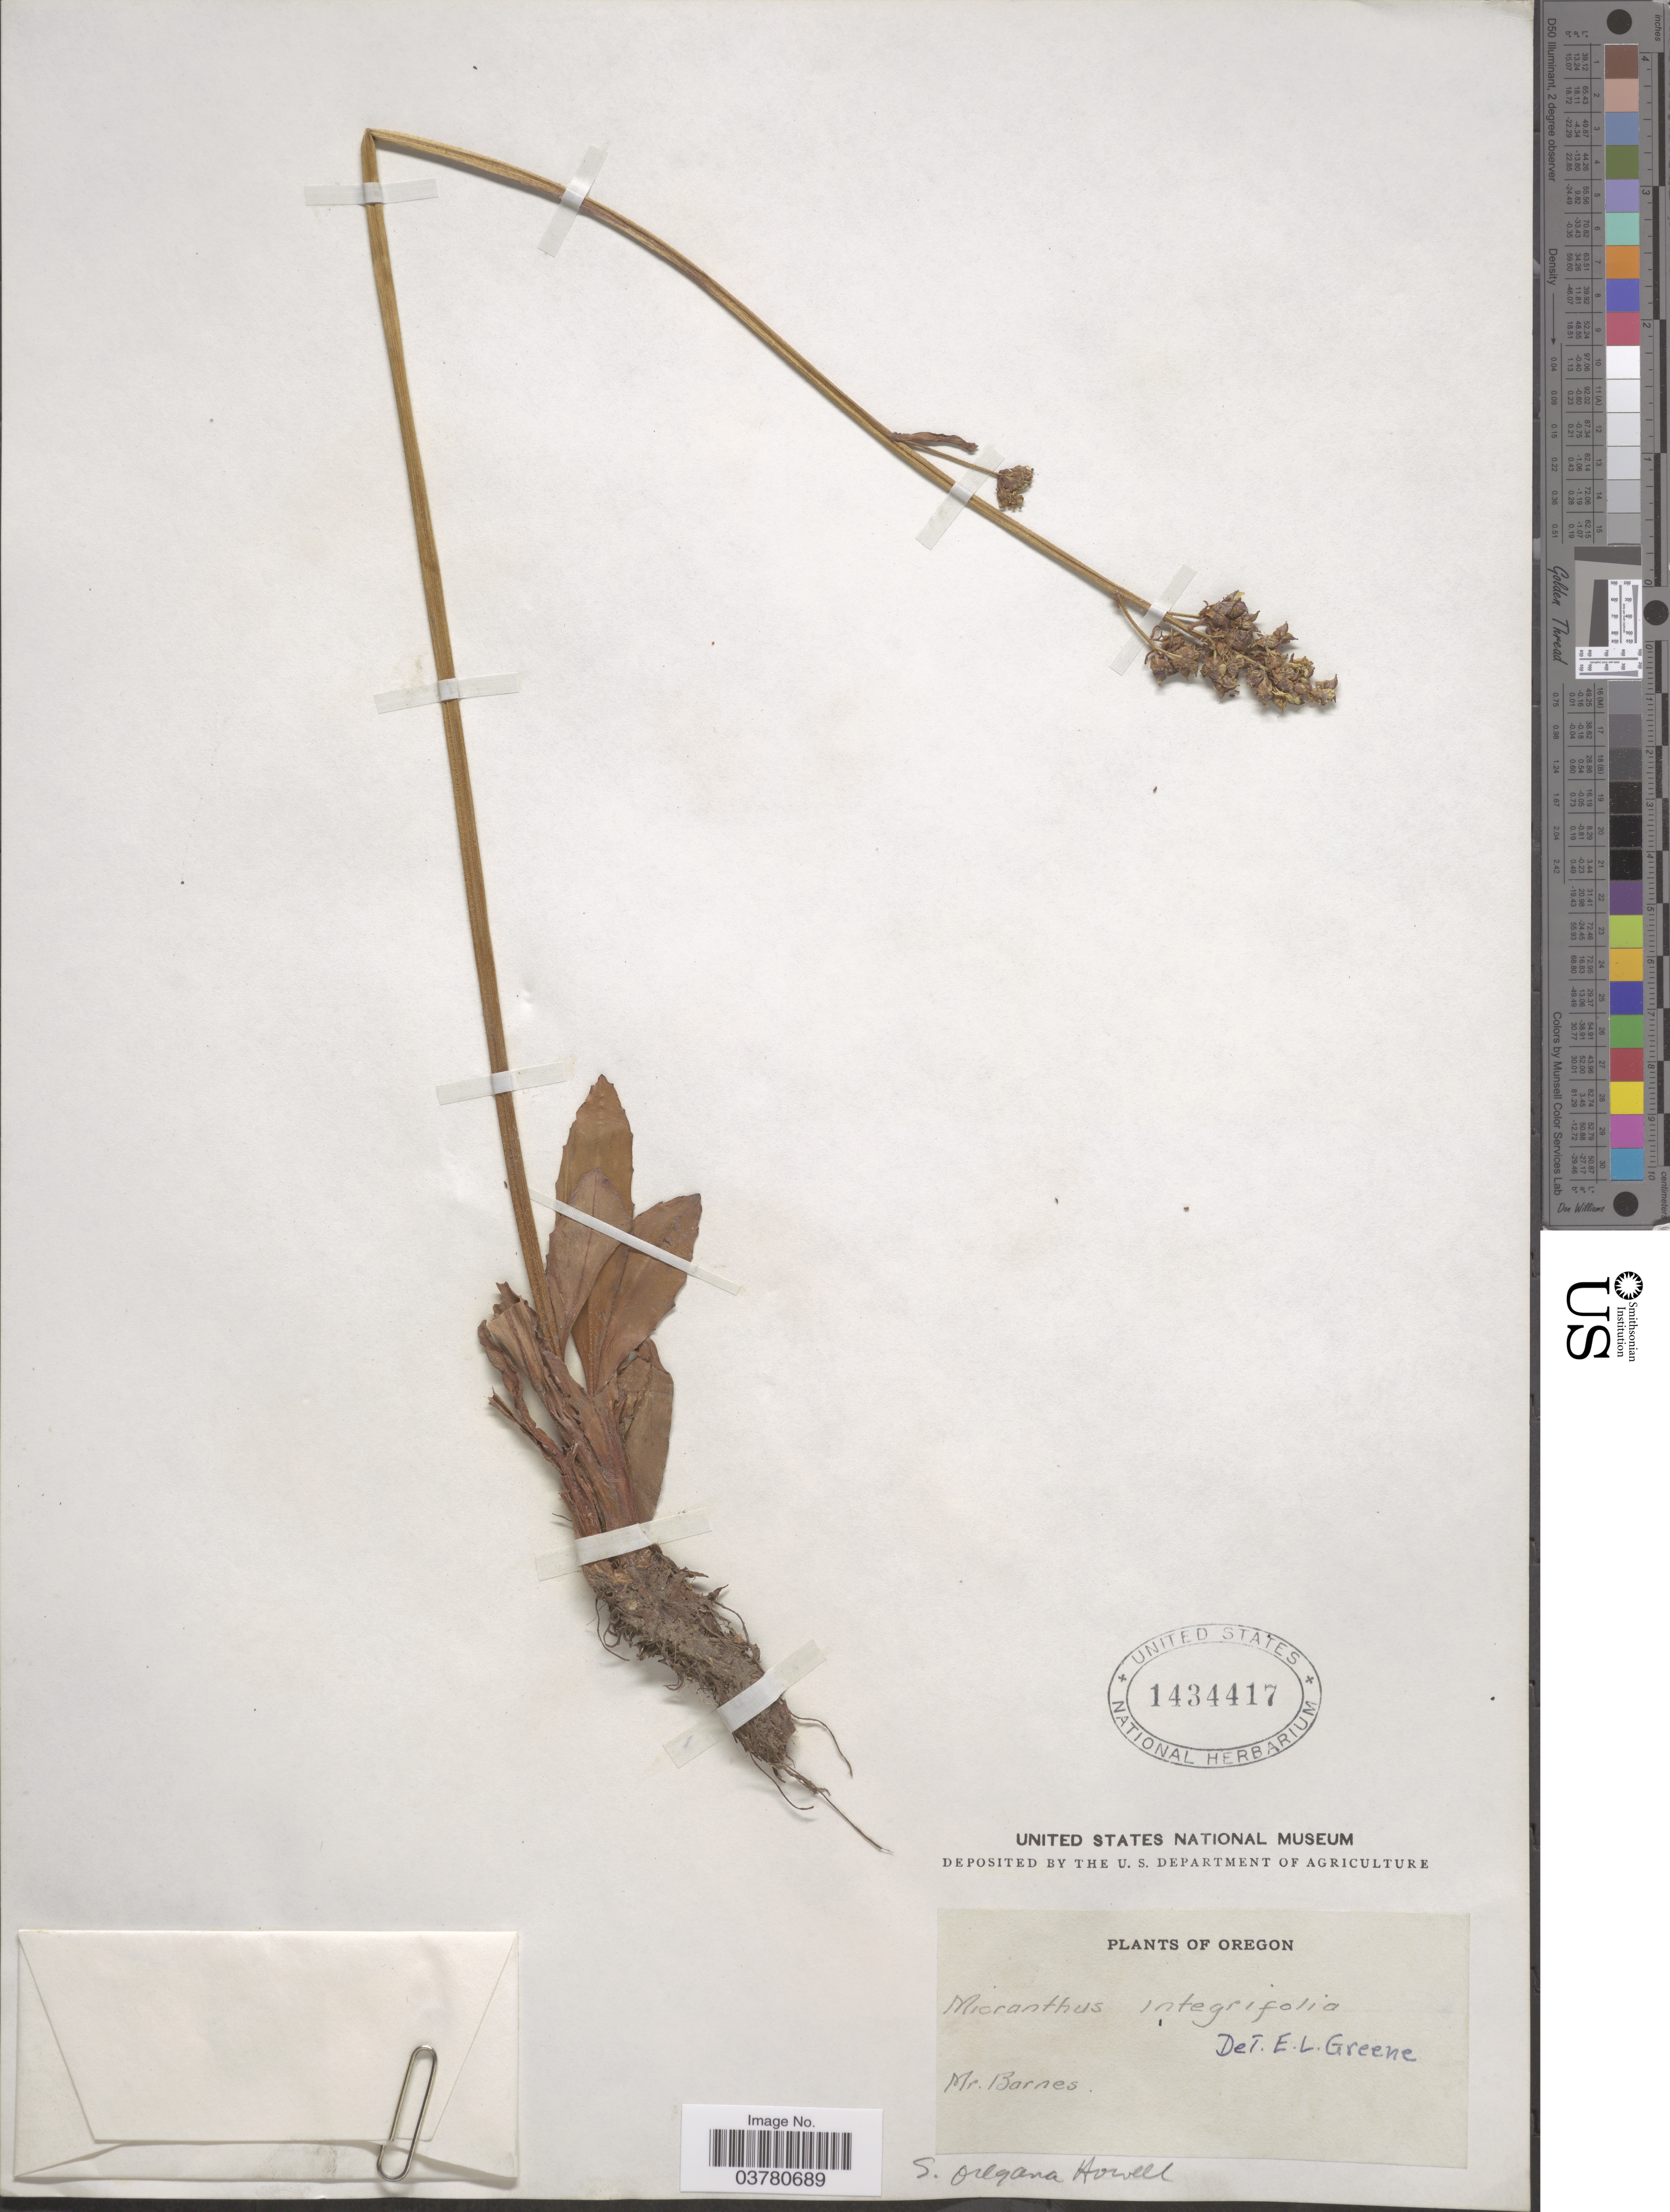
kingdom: Plantae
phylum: Tracheophyta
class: Magnoliopsida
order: Saxifragales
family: Saxifragaceae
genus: Micranthes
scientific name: Micranthes oregana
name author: (Howell) Small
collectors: Mr. Barnes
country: United States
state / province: Oregon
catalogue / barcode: US 1434417